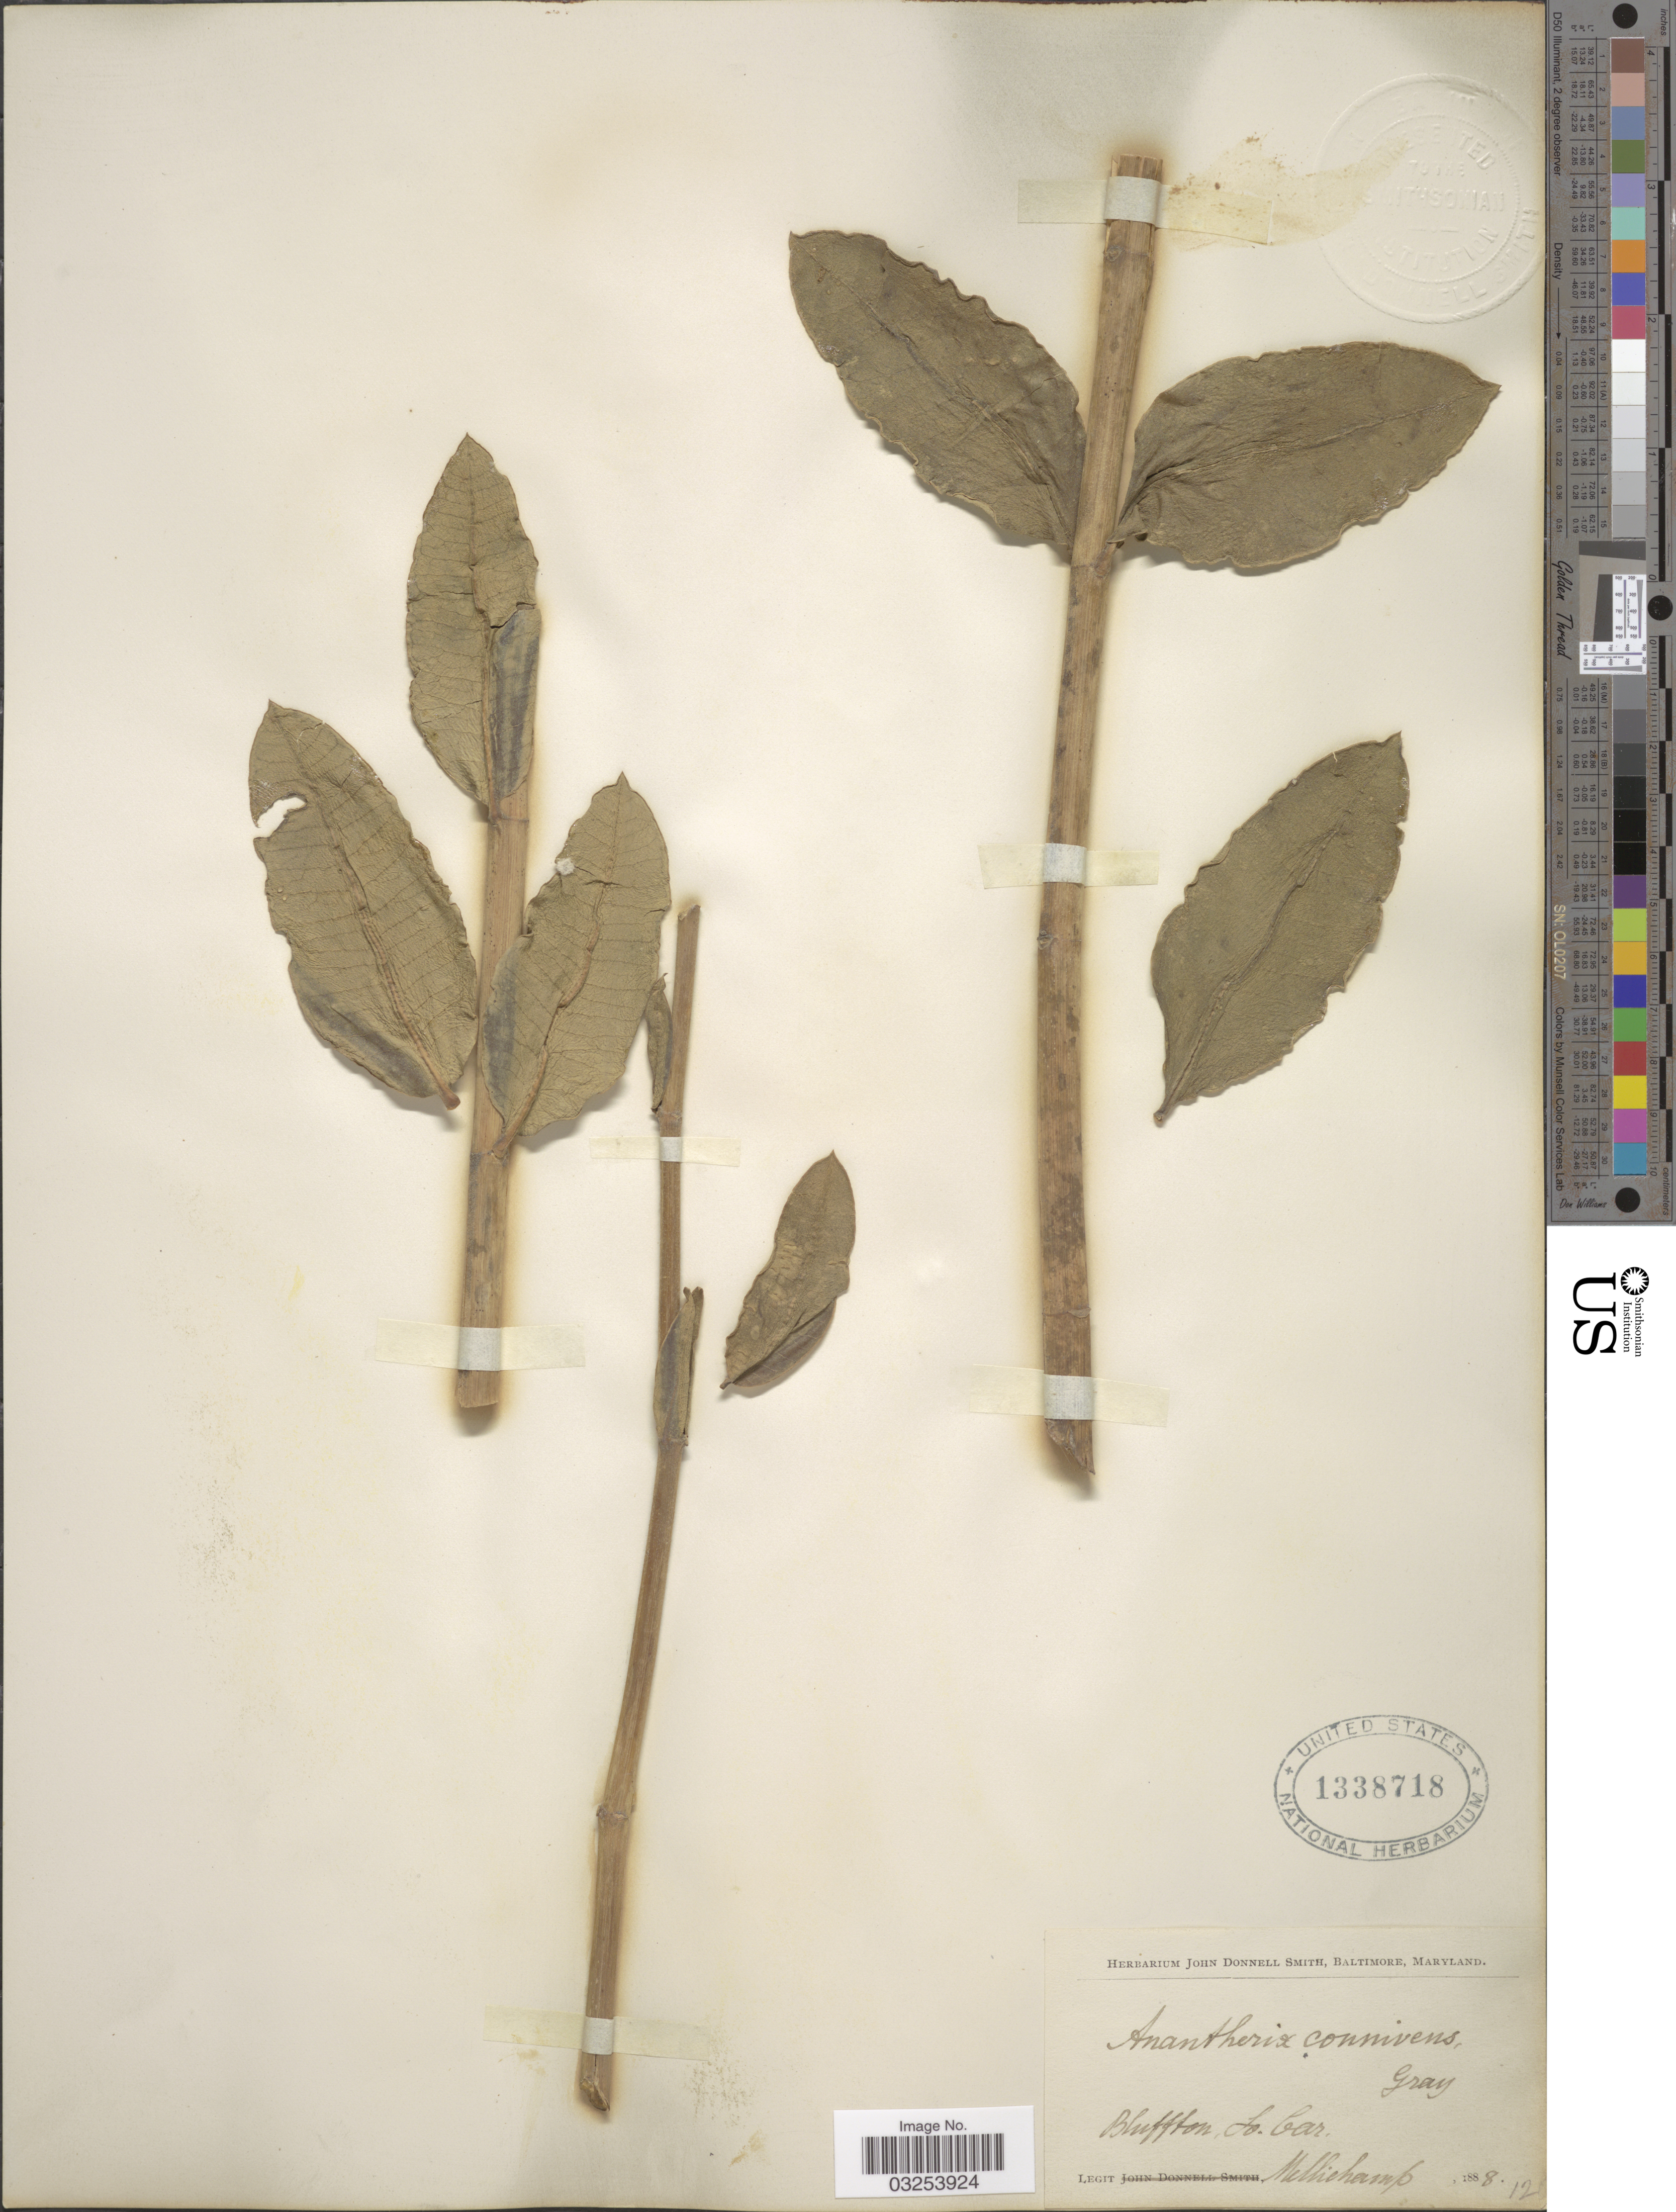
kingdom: Plantae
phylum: Tracheophyta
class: Magnoliopsida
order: Gentianales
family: Apocynaceae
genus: Asclepias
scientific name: Asclepias connivens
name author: Baldwin ex Elliot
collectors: -. Mellichamp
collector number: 12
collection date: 1888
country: United States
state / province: South Carolina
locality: Bluffton.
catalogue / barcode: US 1338718